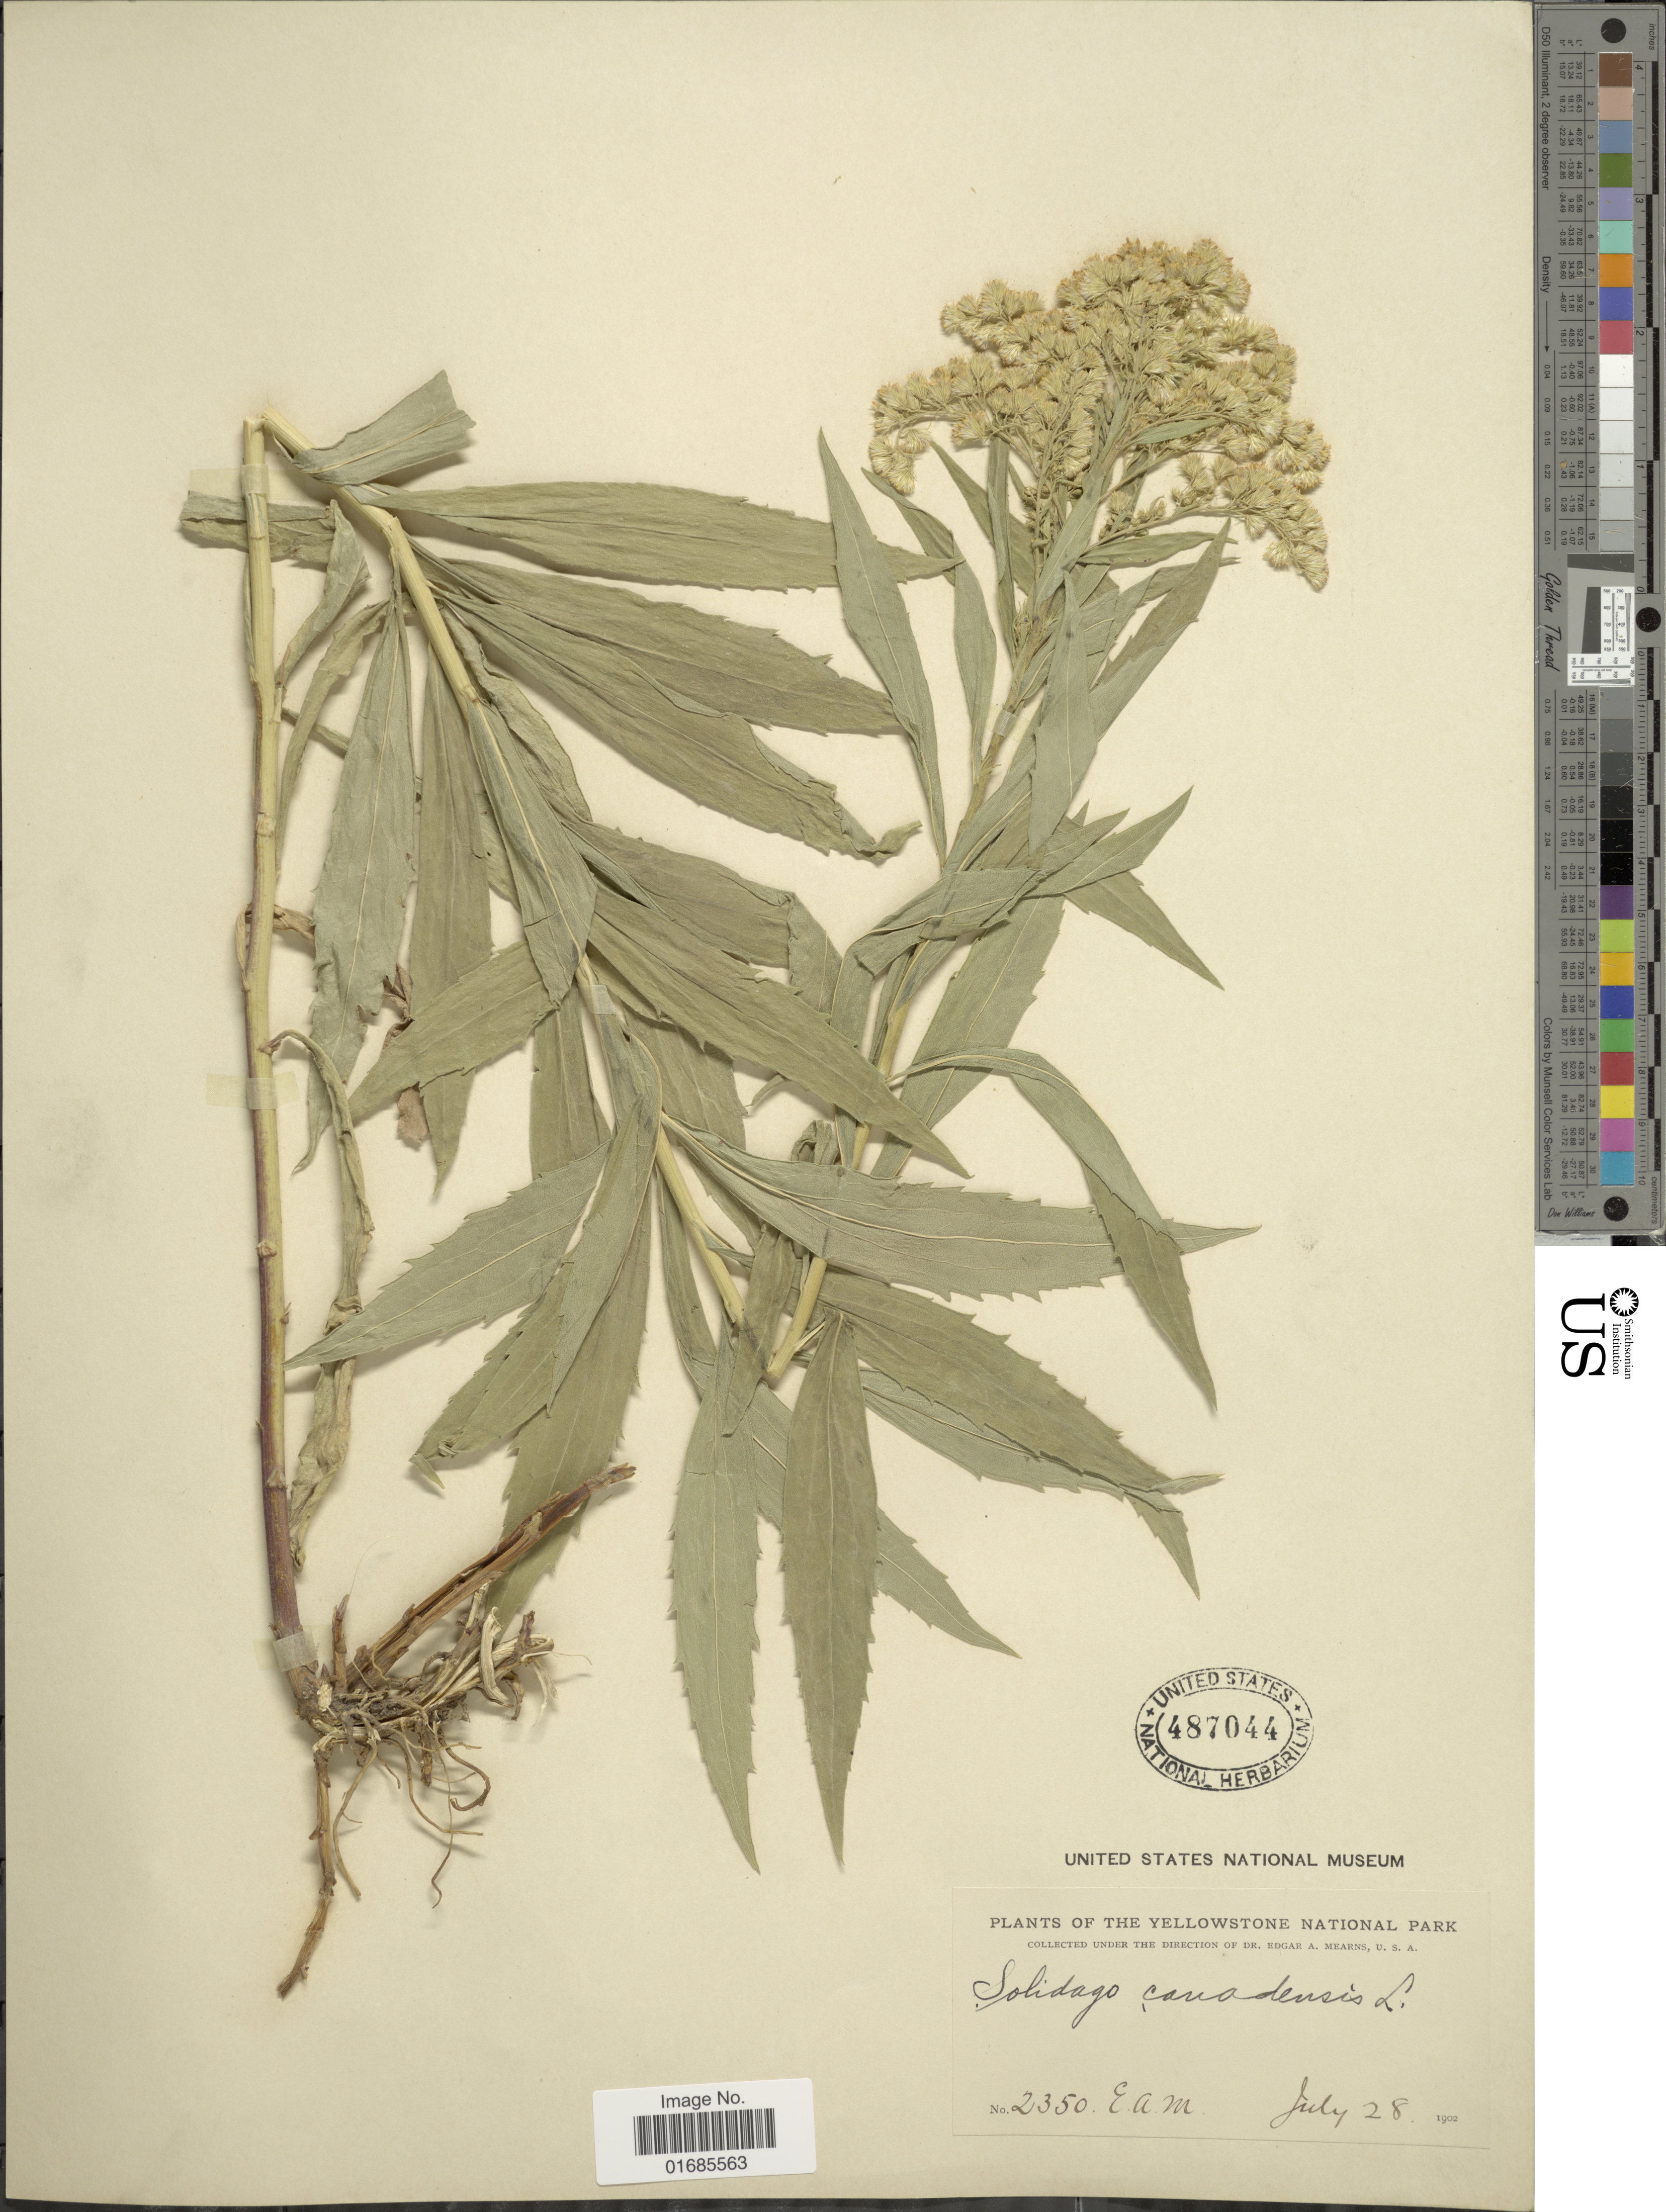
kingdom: Plantae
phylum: Tracheophyta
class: Magnoliopsida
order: Asterales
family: Asteraceae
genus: Solidago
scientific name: Solidago canadensis var. salebrosa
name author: (Piper) M.E. Jones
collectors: E. A. Mearns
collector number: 2350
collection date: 1902-07-28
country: United States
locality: Yellowstone National Park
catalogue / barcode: US 487044